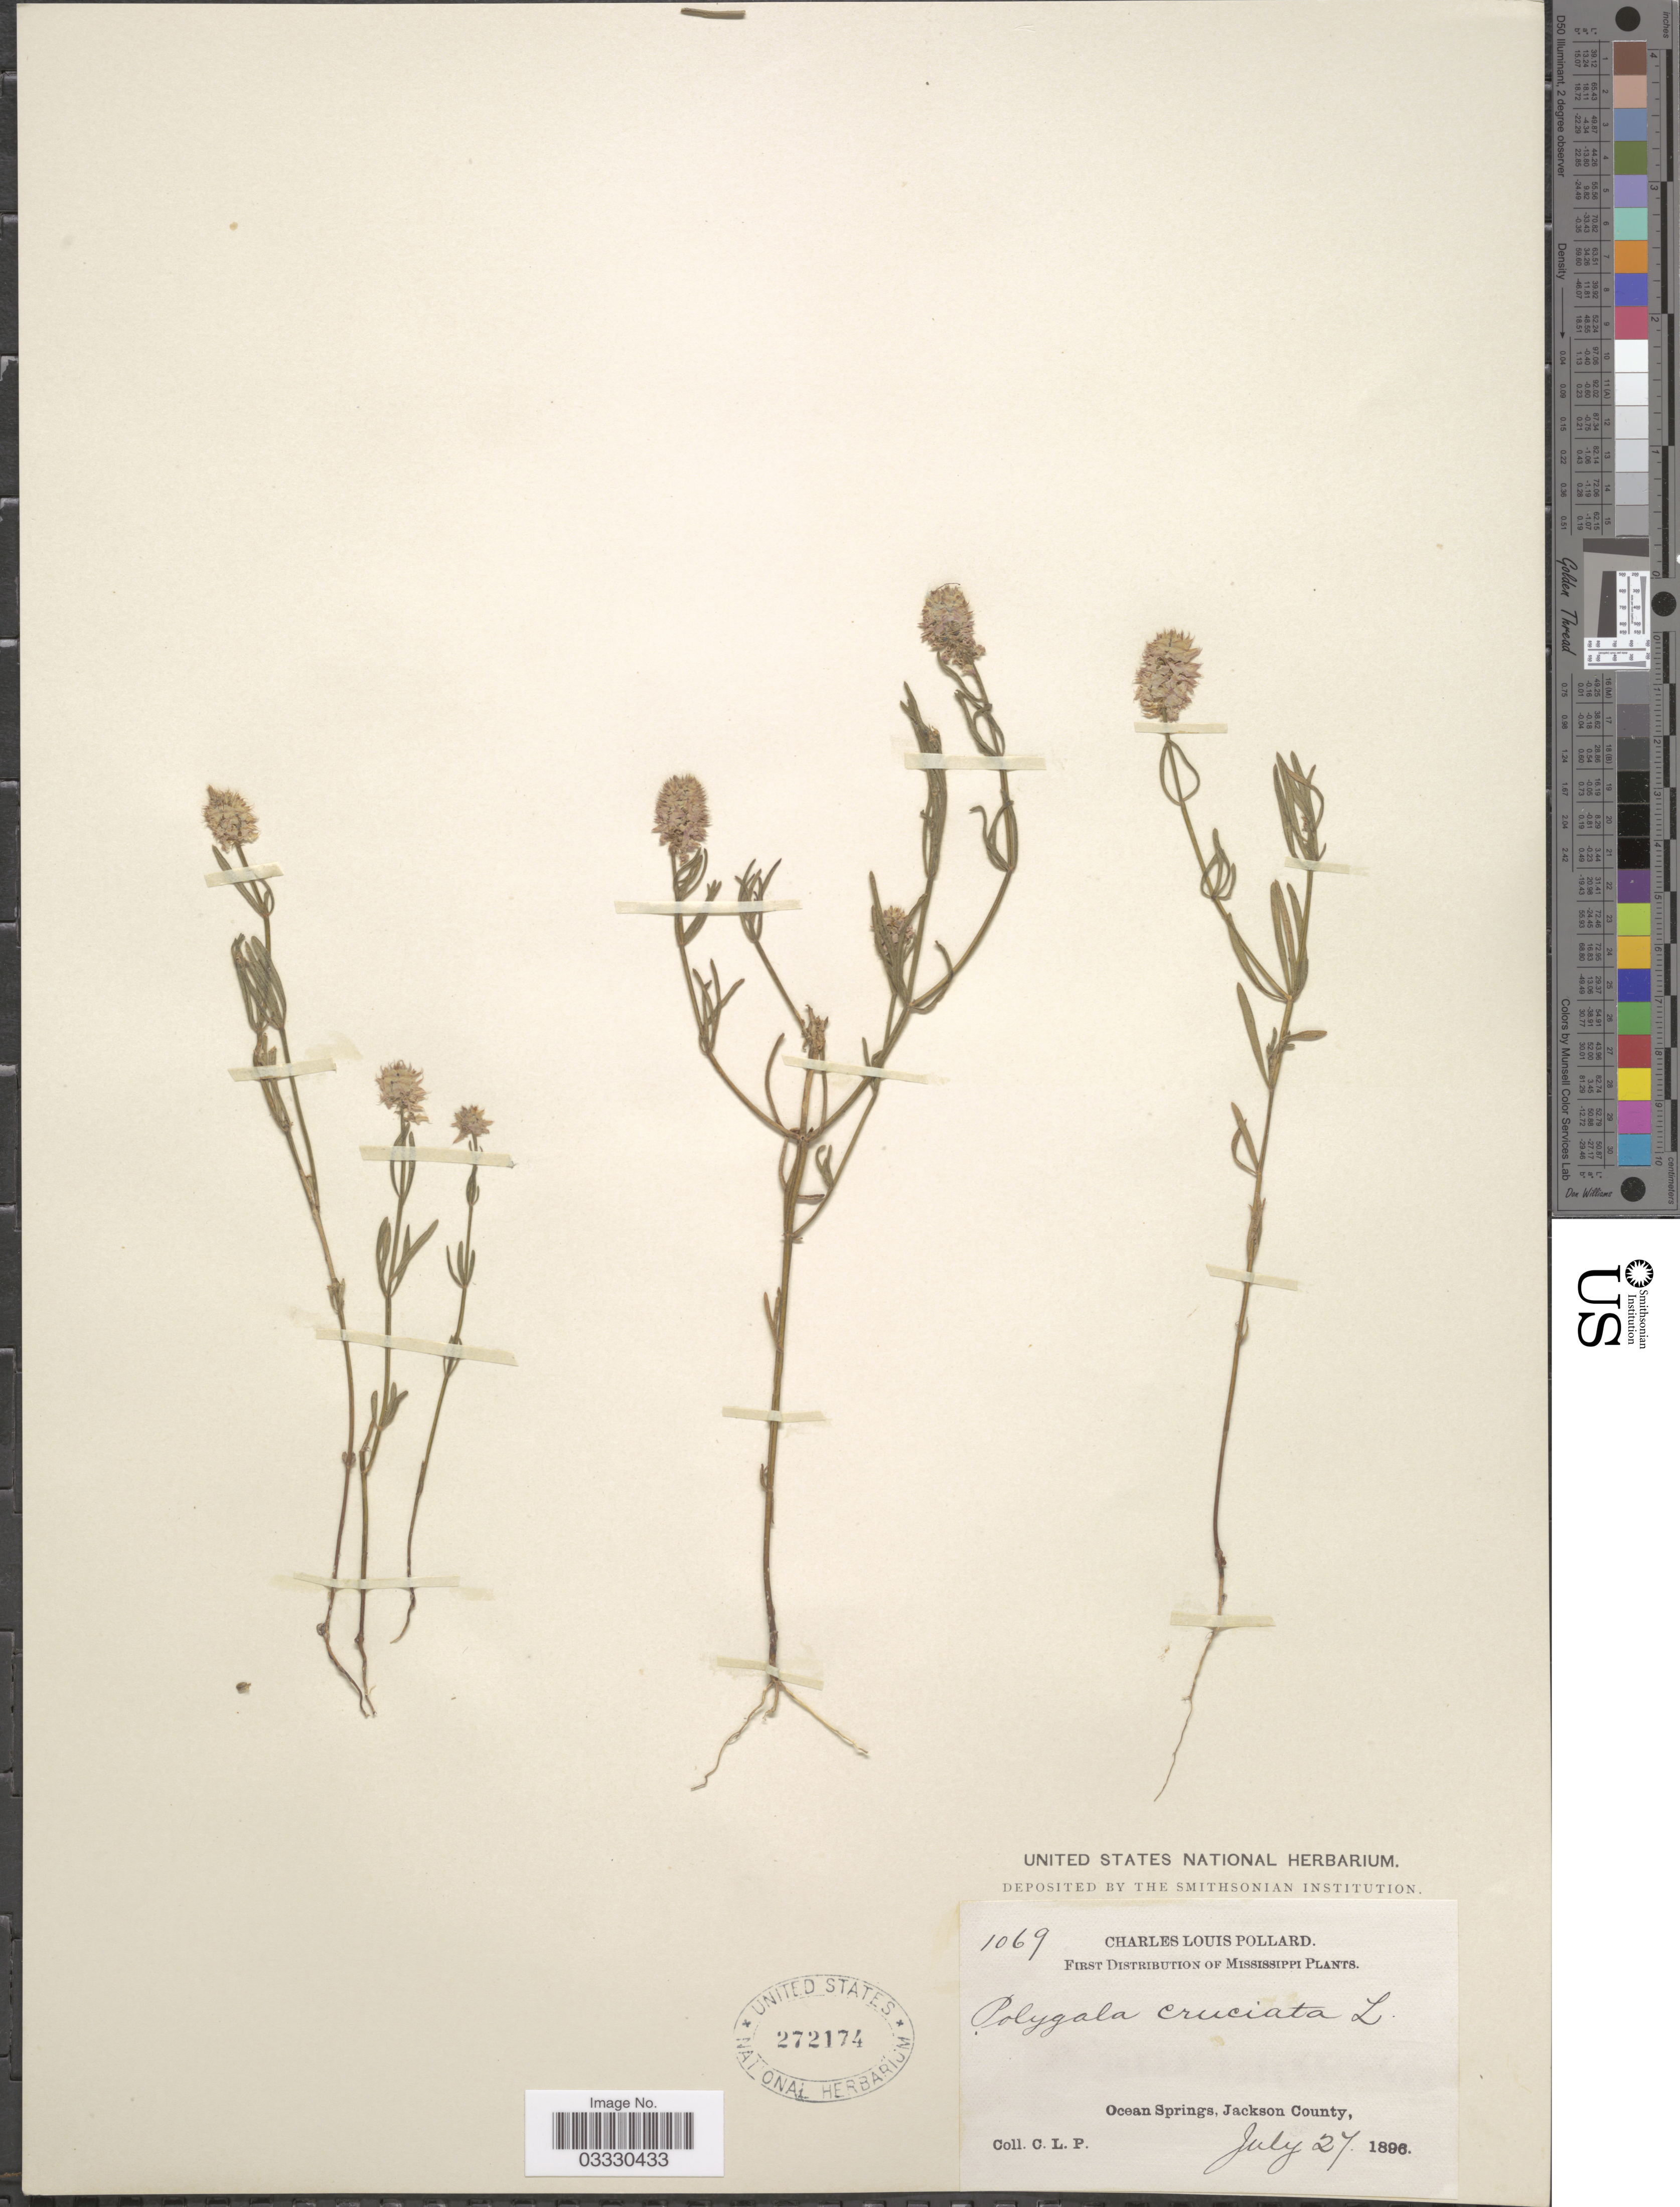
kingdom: Plantae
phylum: Tracheophyta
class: Magnoliopsida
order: Fabales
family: Polygalaceae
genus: Polygala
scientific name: Polygala cruciata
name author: L.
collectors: C. L. Pollard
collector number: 1069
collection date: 1896-07-27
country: United States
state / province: Mississippi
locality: Ocean Springs, Jackson County.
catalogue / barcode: US 272174